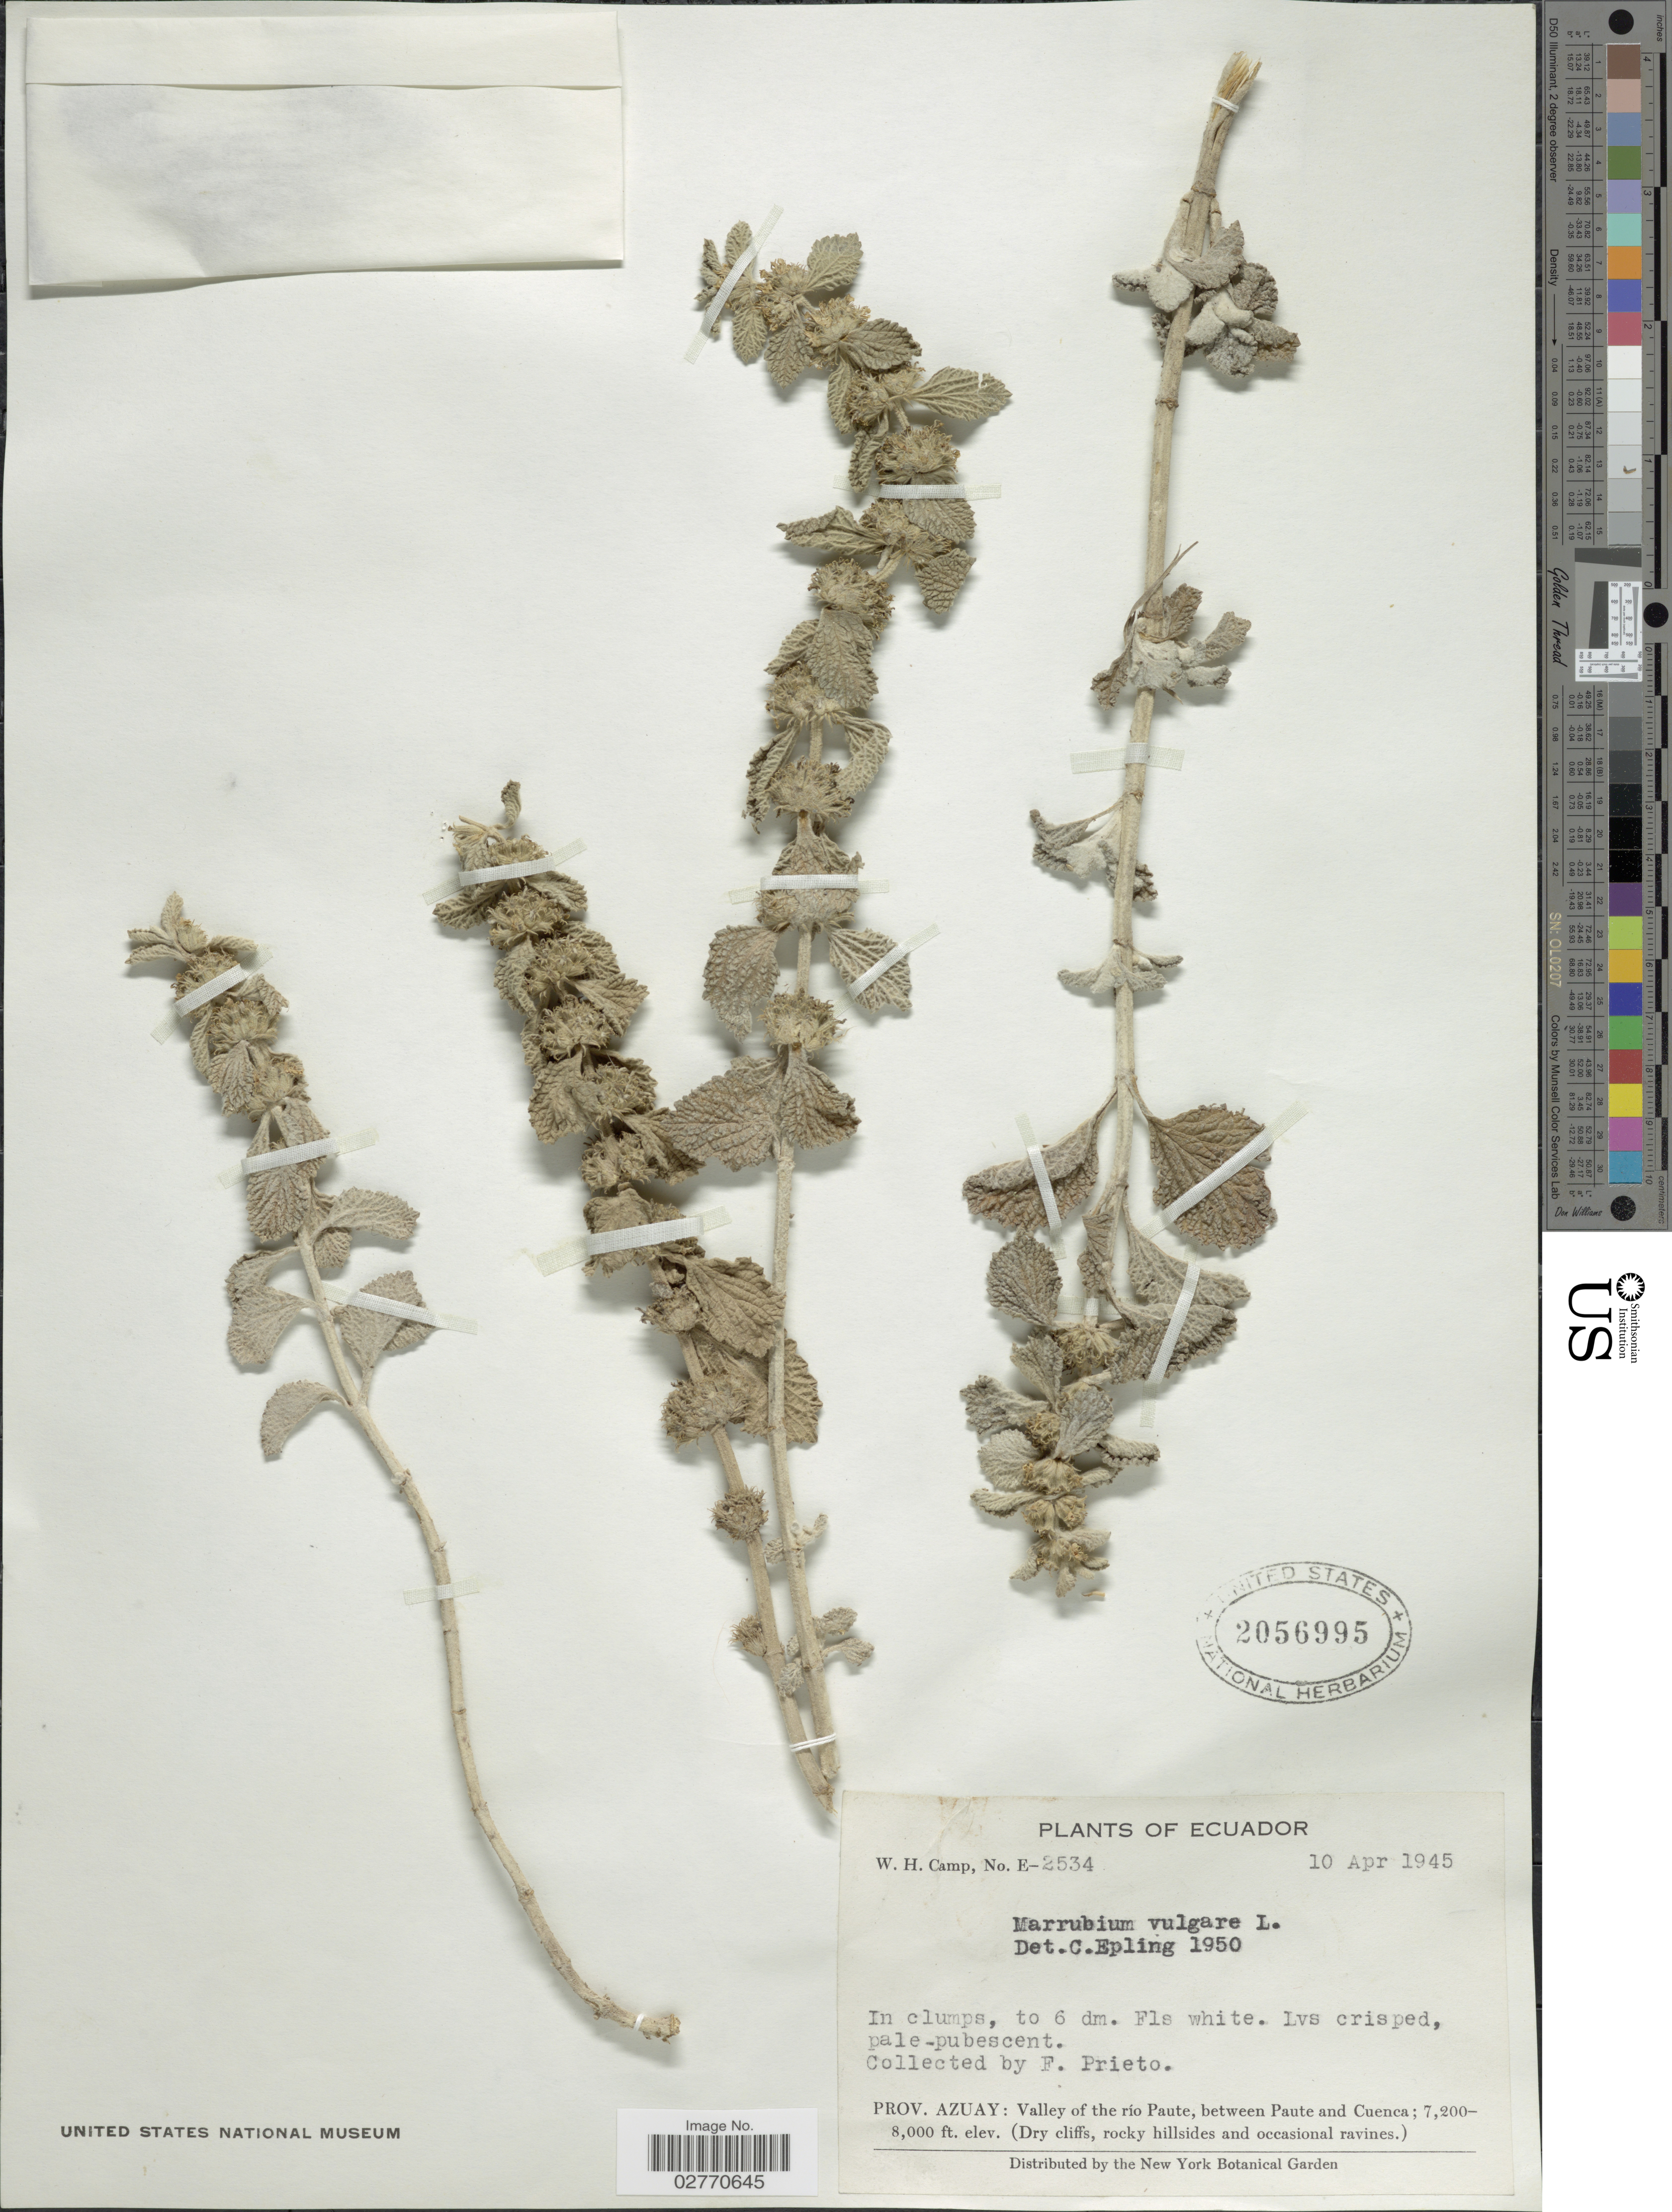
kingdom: Plantae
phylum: Tracheophyta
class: Magnoliopsida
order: Lamiales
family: Lamiaceae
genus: Marrubium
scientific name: Marrubium vulgare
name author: L.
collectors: F. Prieto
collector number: E-2534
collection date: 1945-04-10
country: Ecuador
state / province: Azuay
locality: Valley of the río Paute, between Paute and Cuenca.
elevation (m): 2195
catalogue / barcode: US 2056995